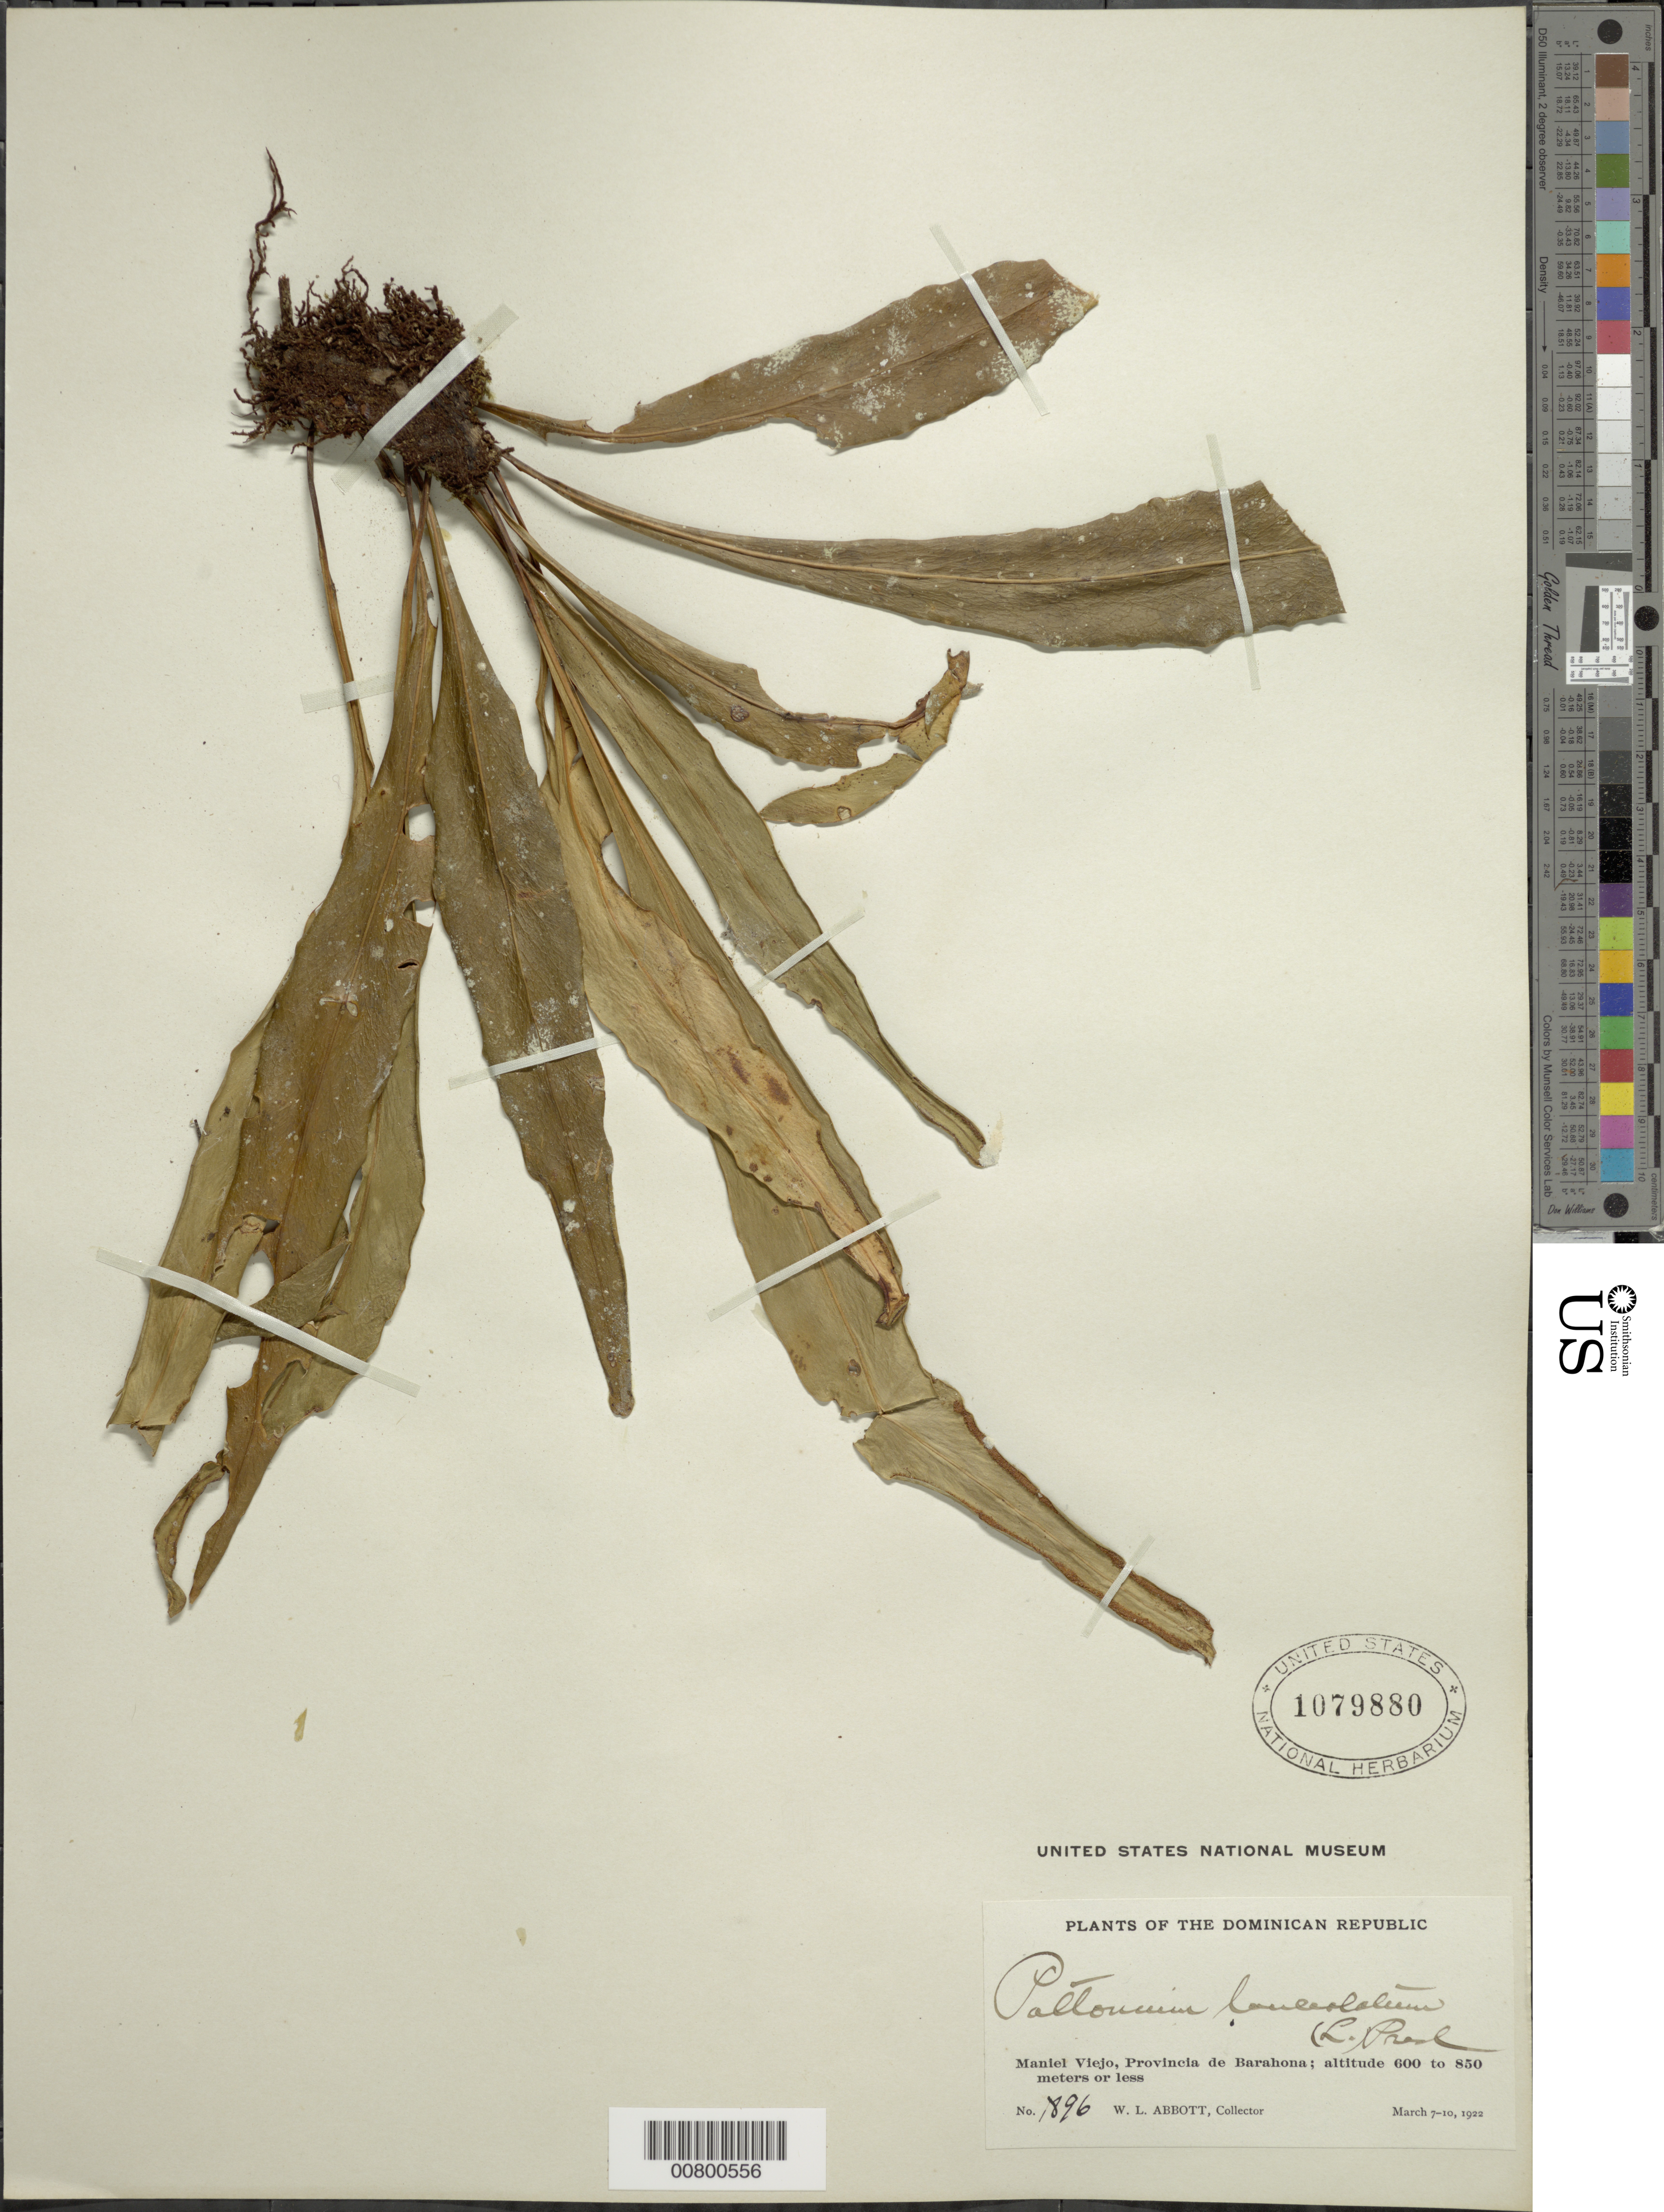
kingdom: Plantae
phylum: Tracheophyta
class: Polypodiopsida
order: Polypodiales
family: Polypodiaceae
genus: Pleopeltis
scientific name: Pleopeltis marginata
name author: A.R. Sm. & Tejero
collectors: W. L. Abbott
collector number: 1896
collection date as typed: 07 Mar 1922 to 10 Mar 1922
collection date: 1922-03-07/1922-03-10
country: Dominican Republic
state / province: Barahona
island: Hispaniola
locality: Maniel Viejo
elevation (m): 600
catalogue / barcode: US 1079880